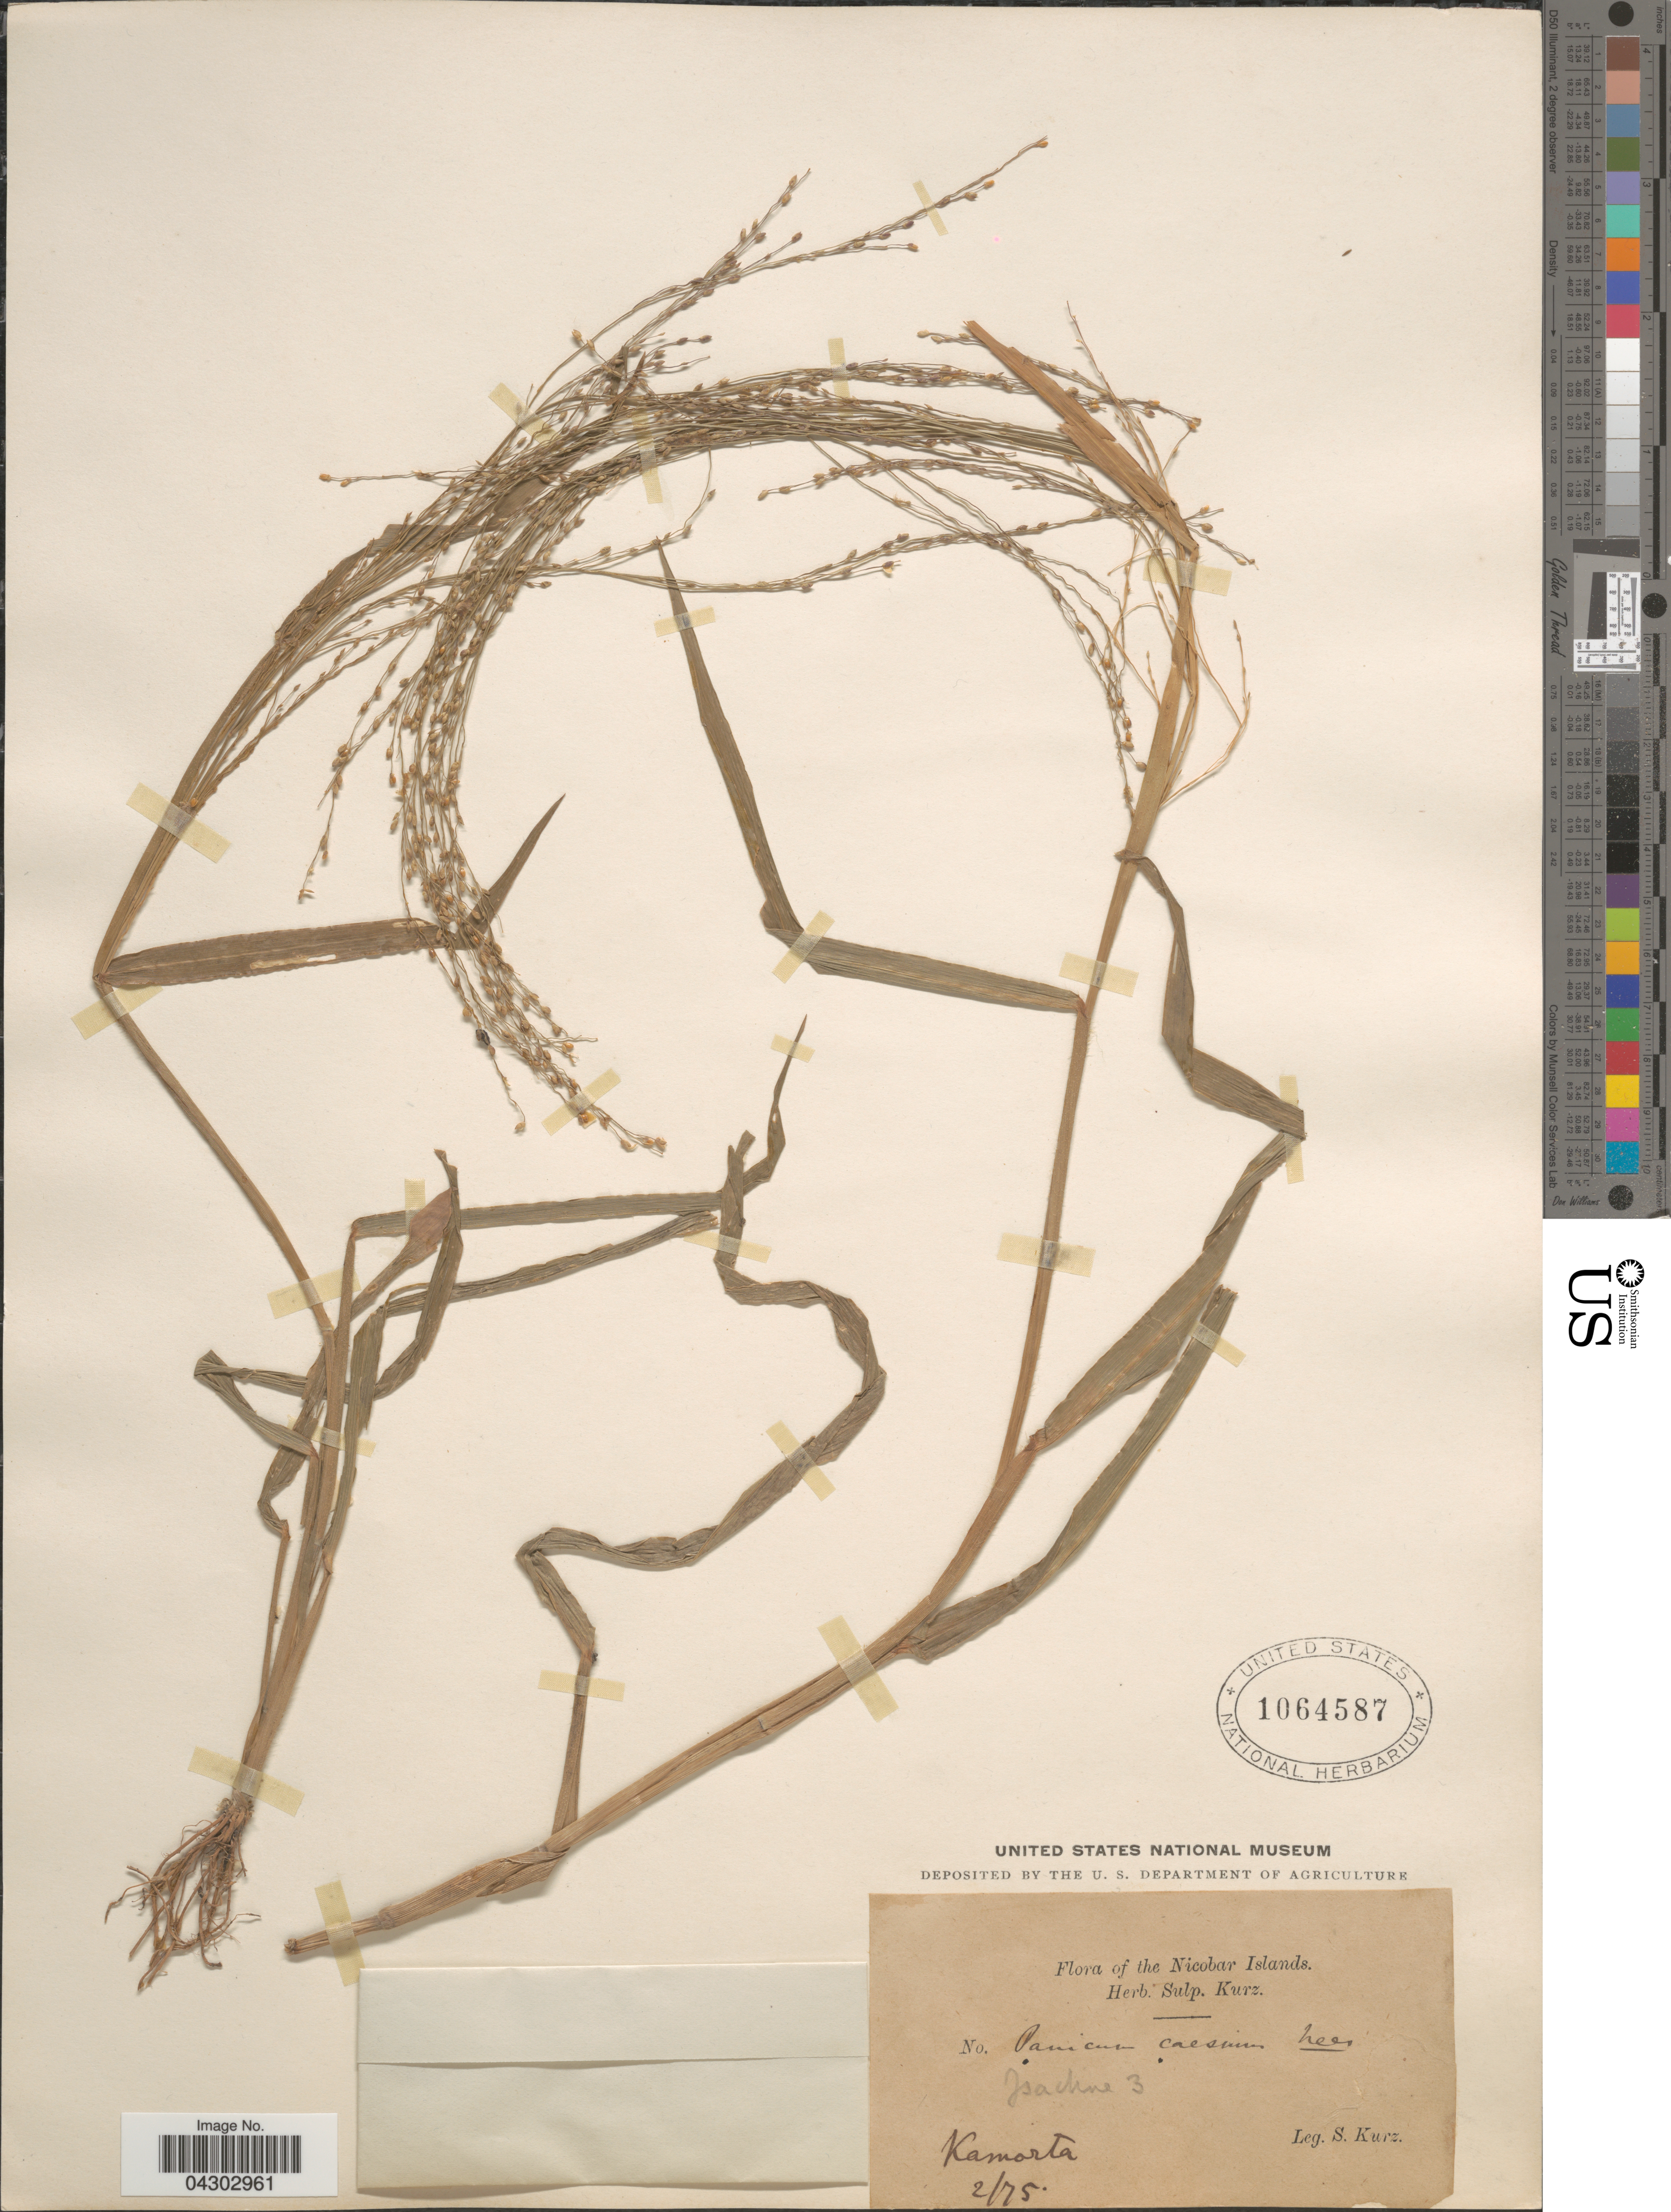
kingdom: Plantae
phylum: Tracheophyta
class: Liliopsida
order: Poales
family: Poaceae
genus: Panicum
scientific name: Panicum sp.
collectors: S. Kurz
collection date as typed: Transcribed d/m/y: /2/75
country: India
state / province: Andaman and Nicobar Islands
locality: The Nicobar Islands. Kamorta.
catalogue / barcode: US 1064587